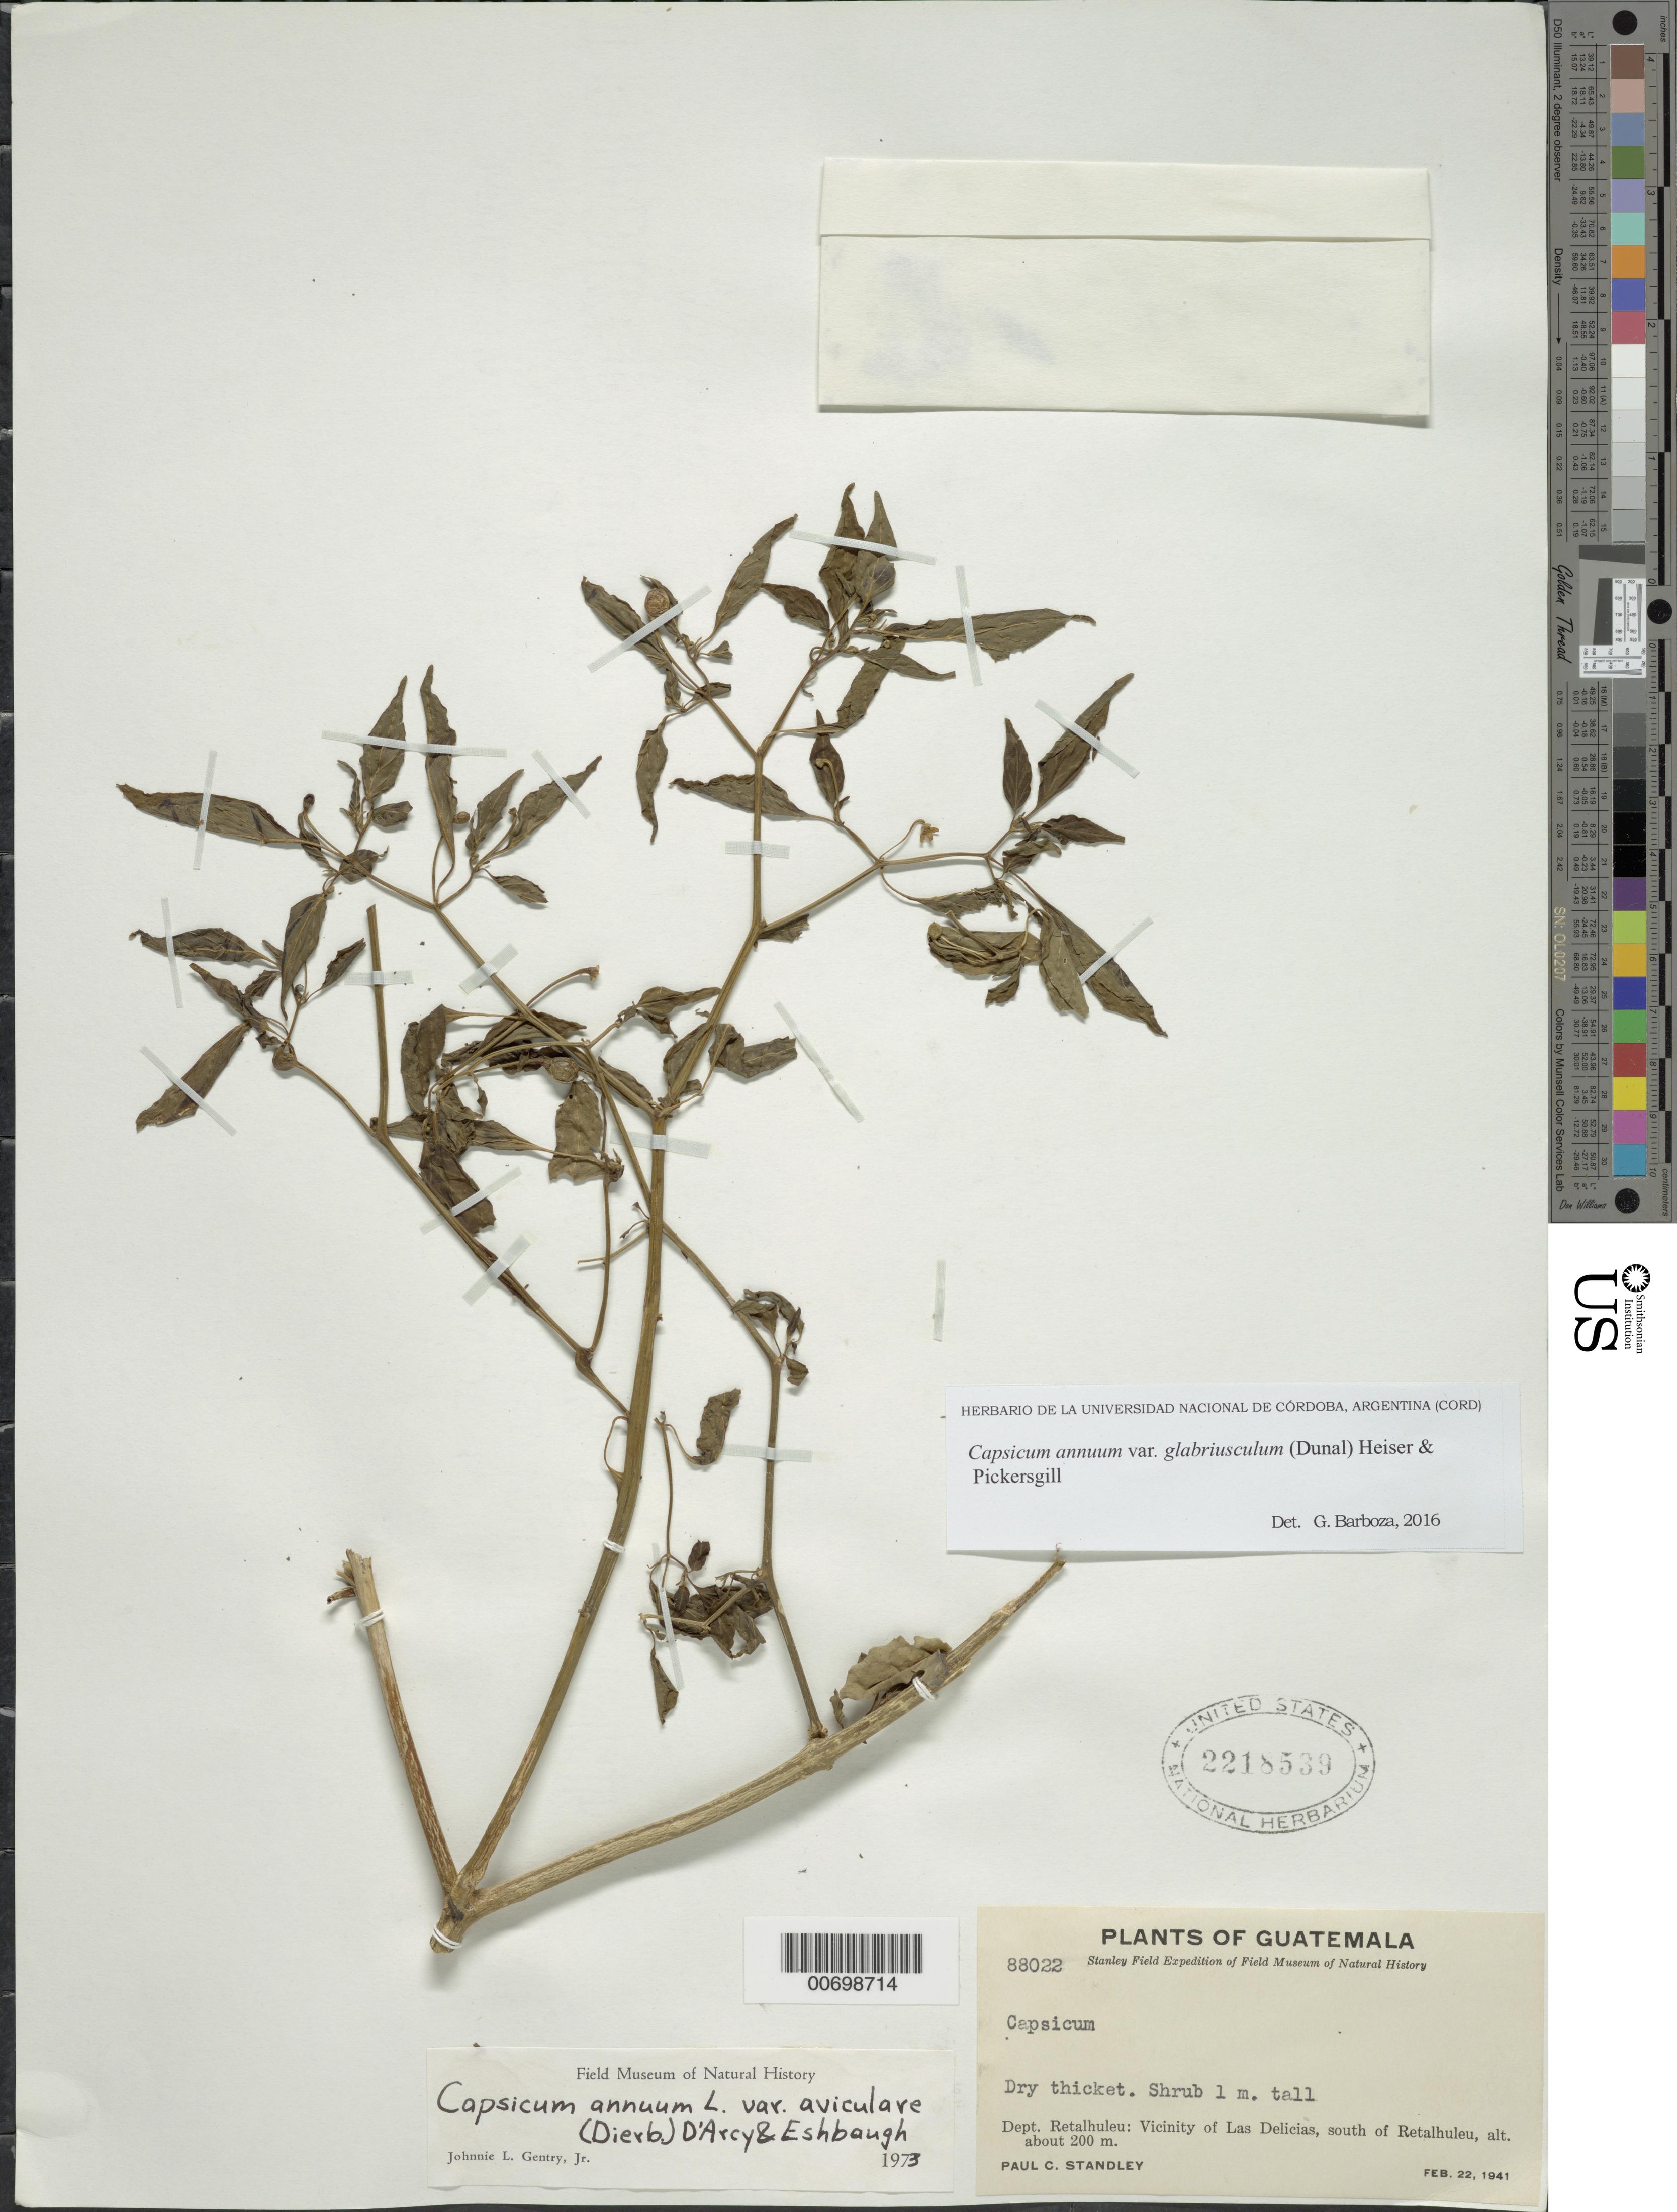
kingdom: Plantae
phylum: Tracheophyta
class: Magnoliopsida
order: Solanales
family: Solanaceae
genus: Capsicum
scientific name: Capsicum annuum var. glabriusculum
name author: (Dunal) Heiser & Pickersgill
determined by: Barboza, G. E., (CORD), Museo Botanico - Cordoba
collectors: P. C. Standley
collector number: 88022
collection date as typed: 22 Feb 1941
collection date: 1941-02-22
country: Guatemala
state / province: Retalhuleu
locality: Dept. Retalhuleu: vicinity of Las Delicias, south of Retalhuleu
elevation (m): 200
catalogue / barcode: US 2218539